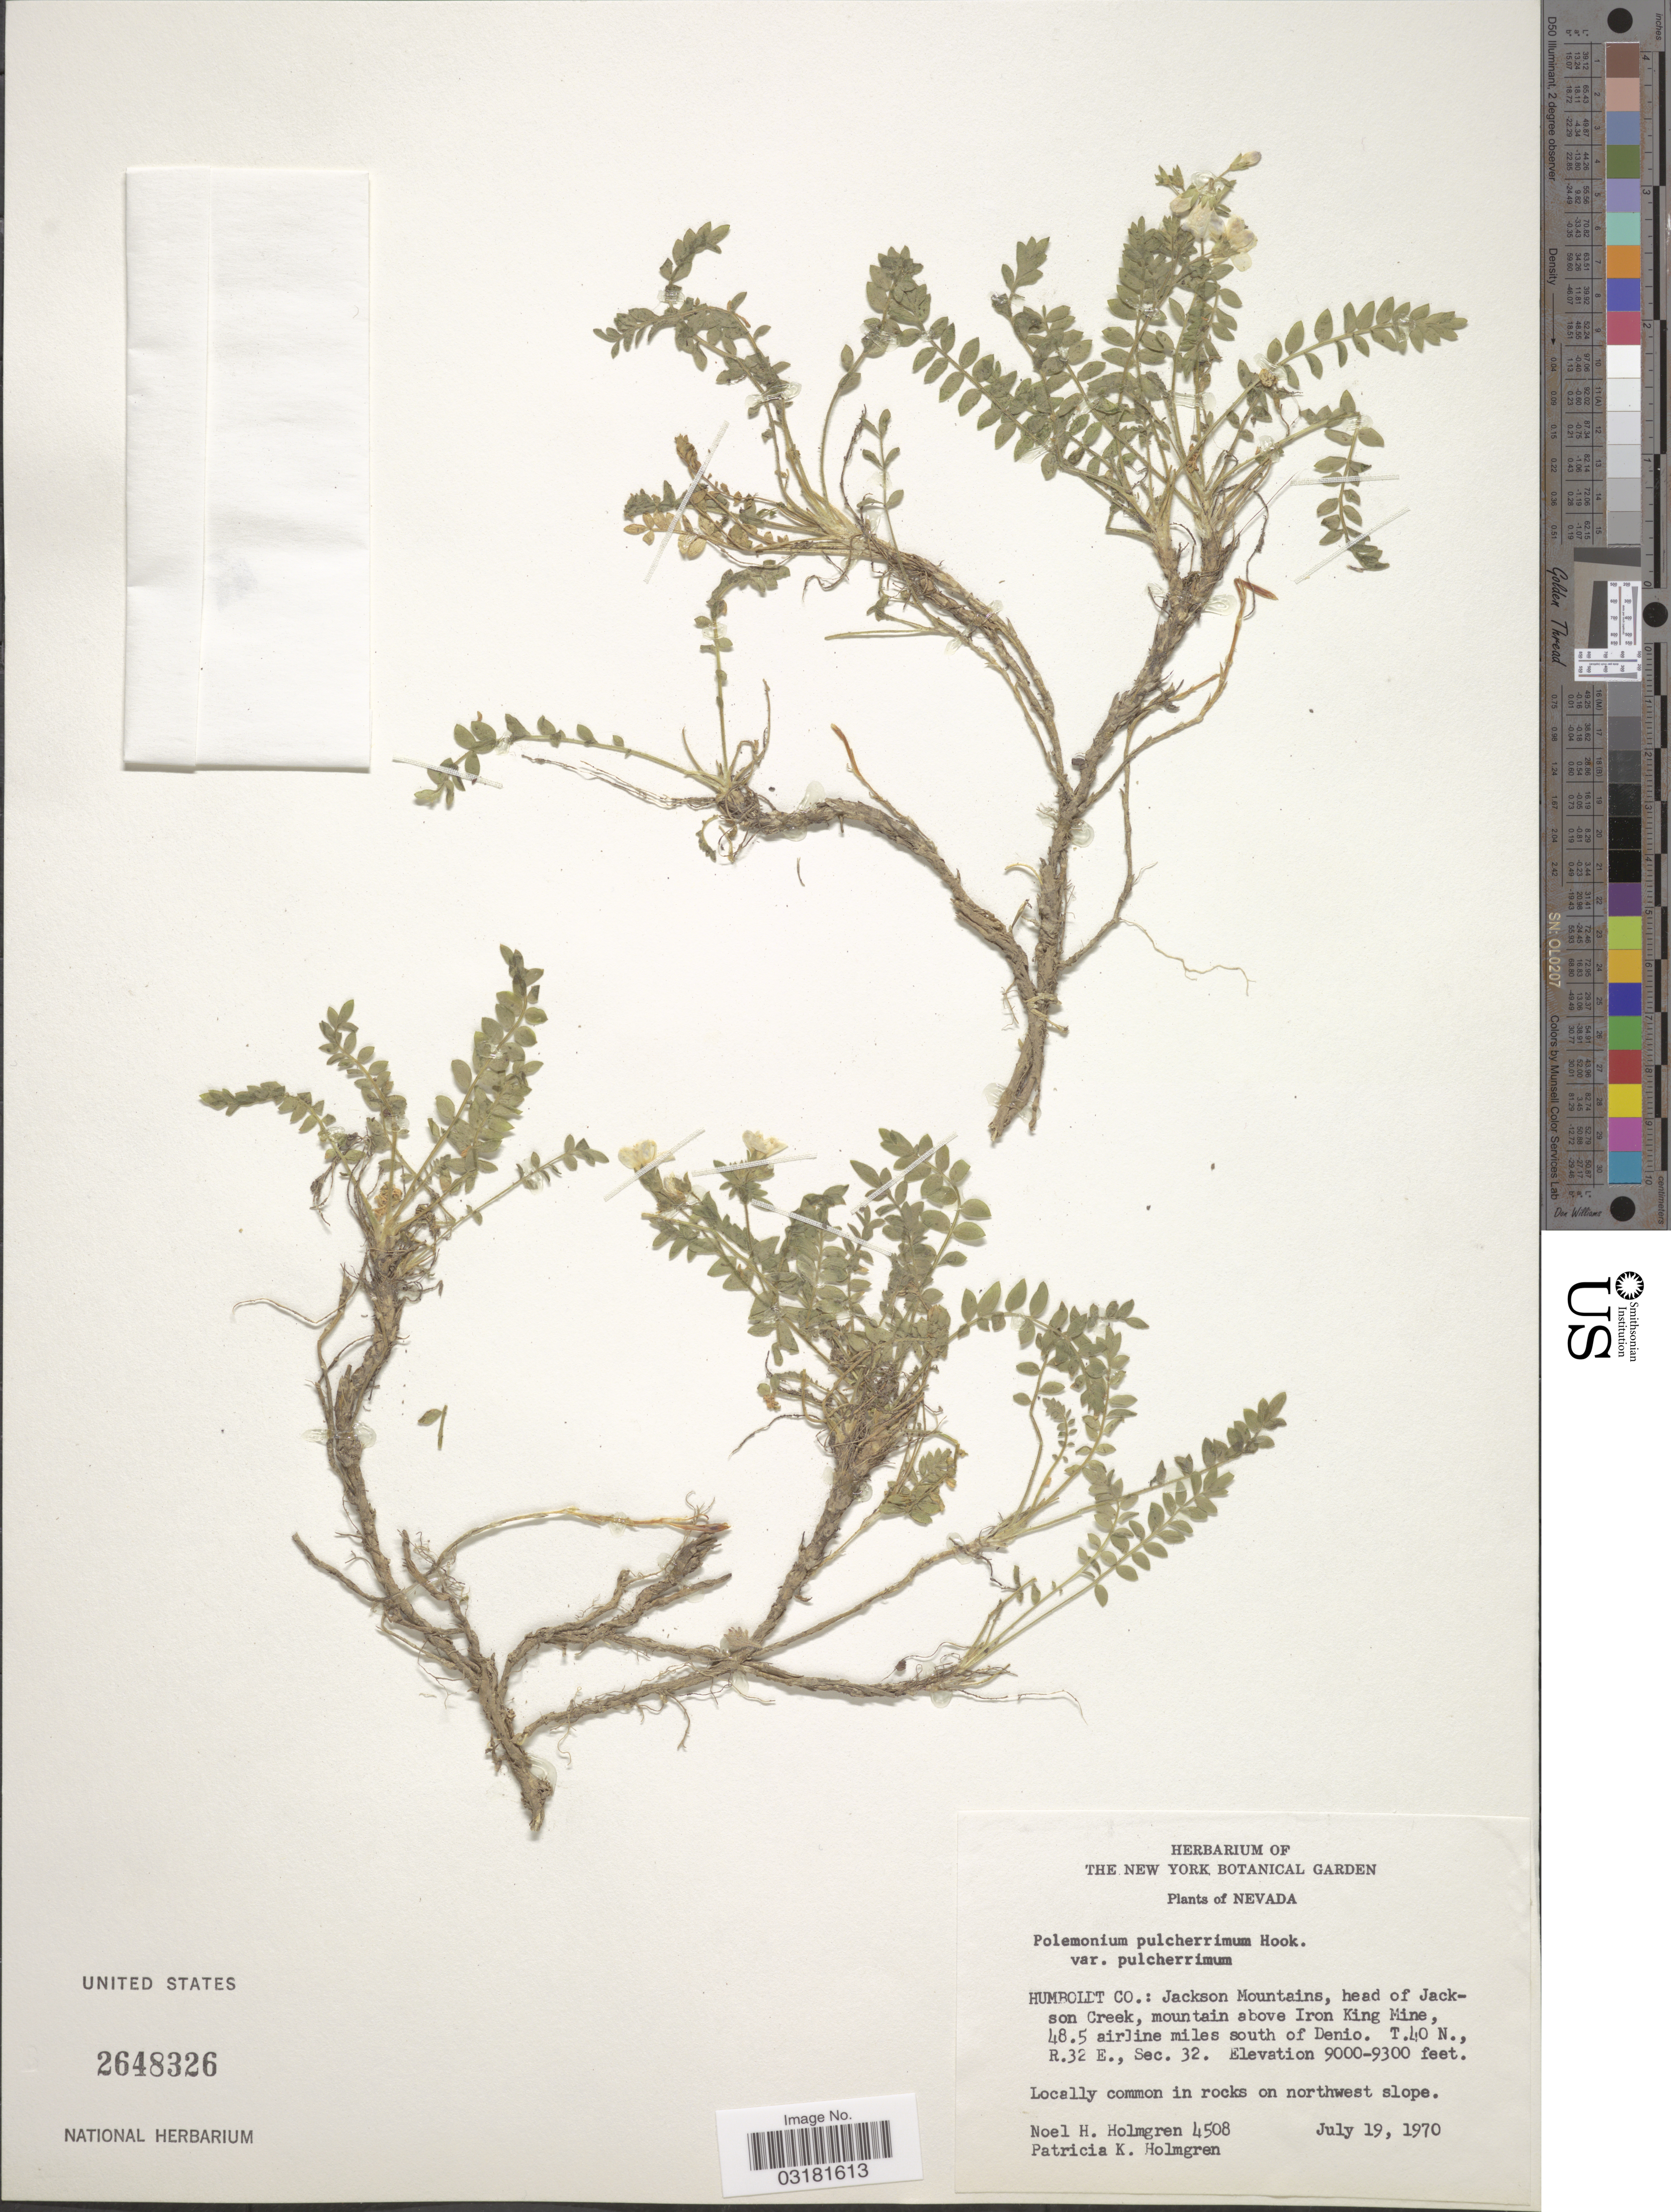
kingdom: Plantae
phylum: Tracheophyta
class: Magnoliopsida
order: Ericales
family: Polemoniaceae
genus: Polemonium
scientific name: Polemonium pulcherrimum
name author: Hook.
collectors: N. H. Holmgren & P. K. Holmgren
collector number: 4508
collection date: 1970-07-19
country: United States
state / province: Nevada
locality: Humboldt Co.: Jackson Mountains, head of Jackson Creek, mountain above Iron King Mine, 48.5 airline miles south of Denio. T.40 N., R.32 E., Sec. 32.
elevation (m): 2743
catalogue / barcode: US 2648326